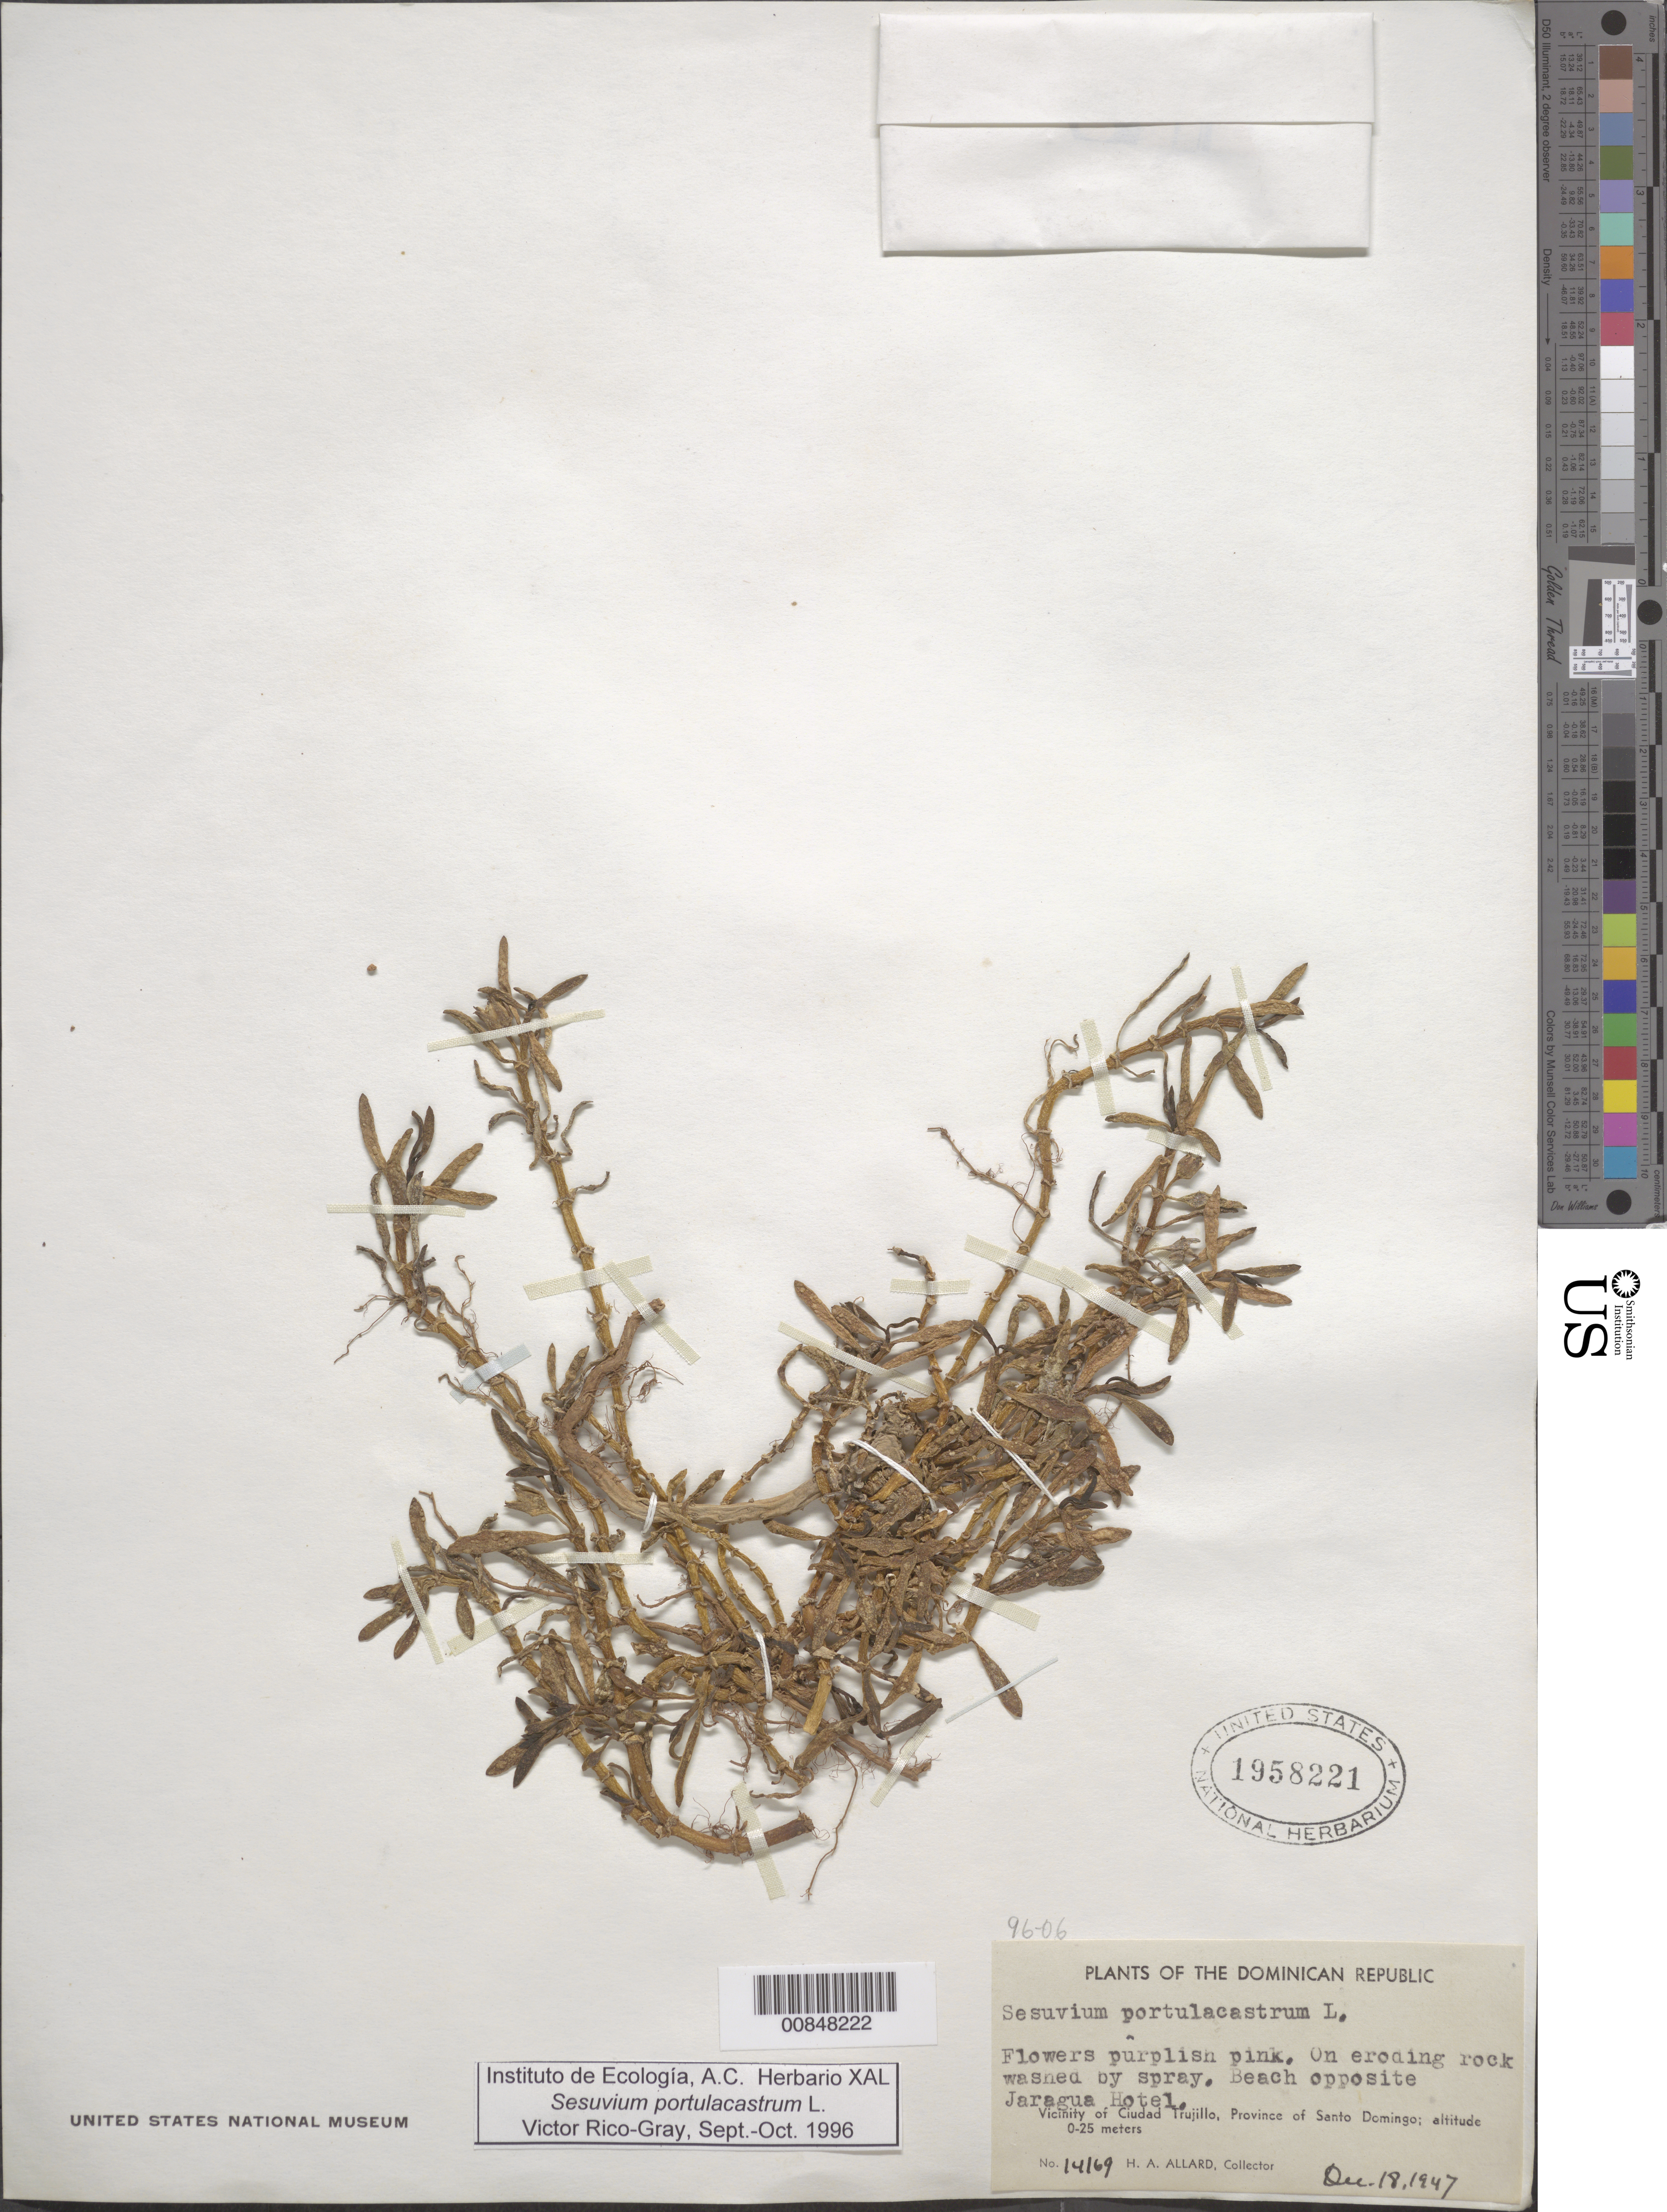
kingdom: Plantae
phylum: Tracheophyta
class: Magnoliopsida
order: Caryophyllales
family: Aizoaceae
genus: Sesuvium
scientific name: Sesuvium portulacastrum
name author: (L.) L.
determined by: Rico-Gray, V., (IEB), Instituto de Ecologia, A.C.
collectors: H. A. Allard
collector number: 14169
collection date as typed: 18 Dec 1947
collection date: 1947-12-18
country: Dominican Republic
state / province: Distrito Nacional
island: Hispaniola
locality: Vicinity of Ciudad Trujillo, Province of Santo Domingo (obsolete). Beach opposite Jaragua Hotel.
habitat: On eroding rock washed by spray.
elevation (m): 0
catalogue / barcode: US 1958221